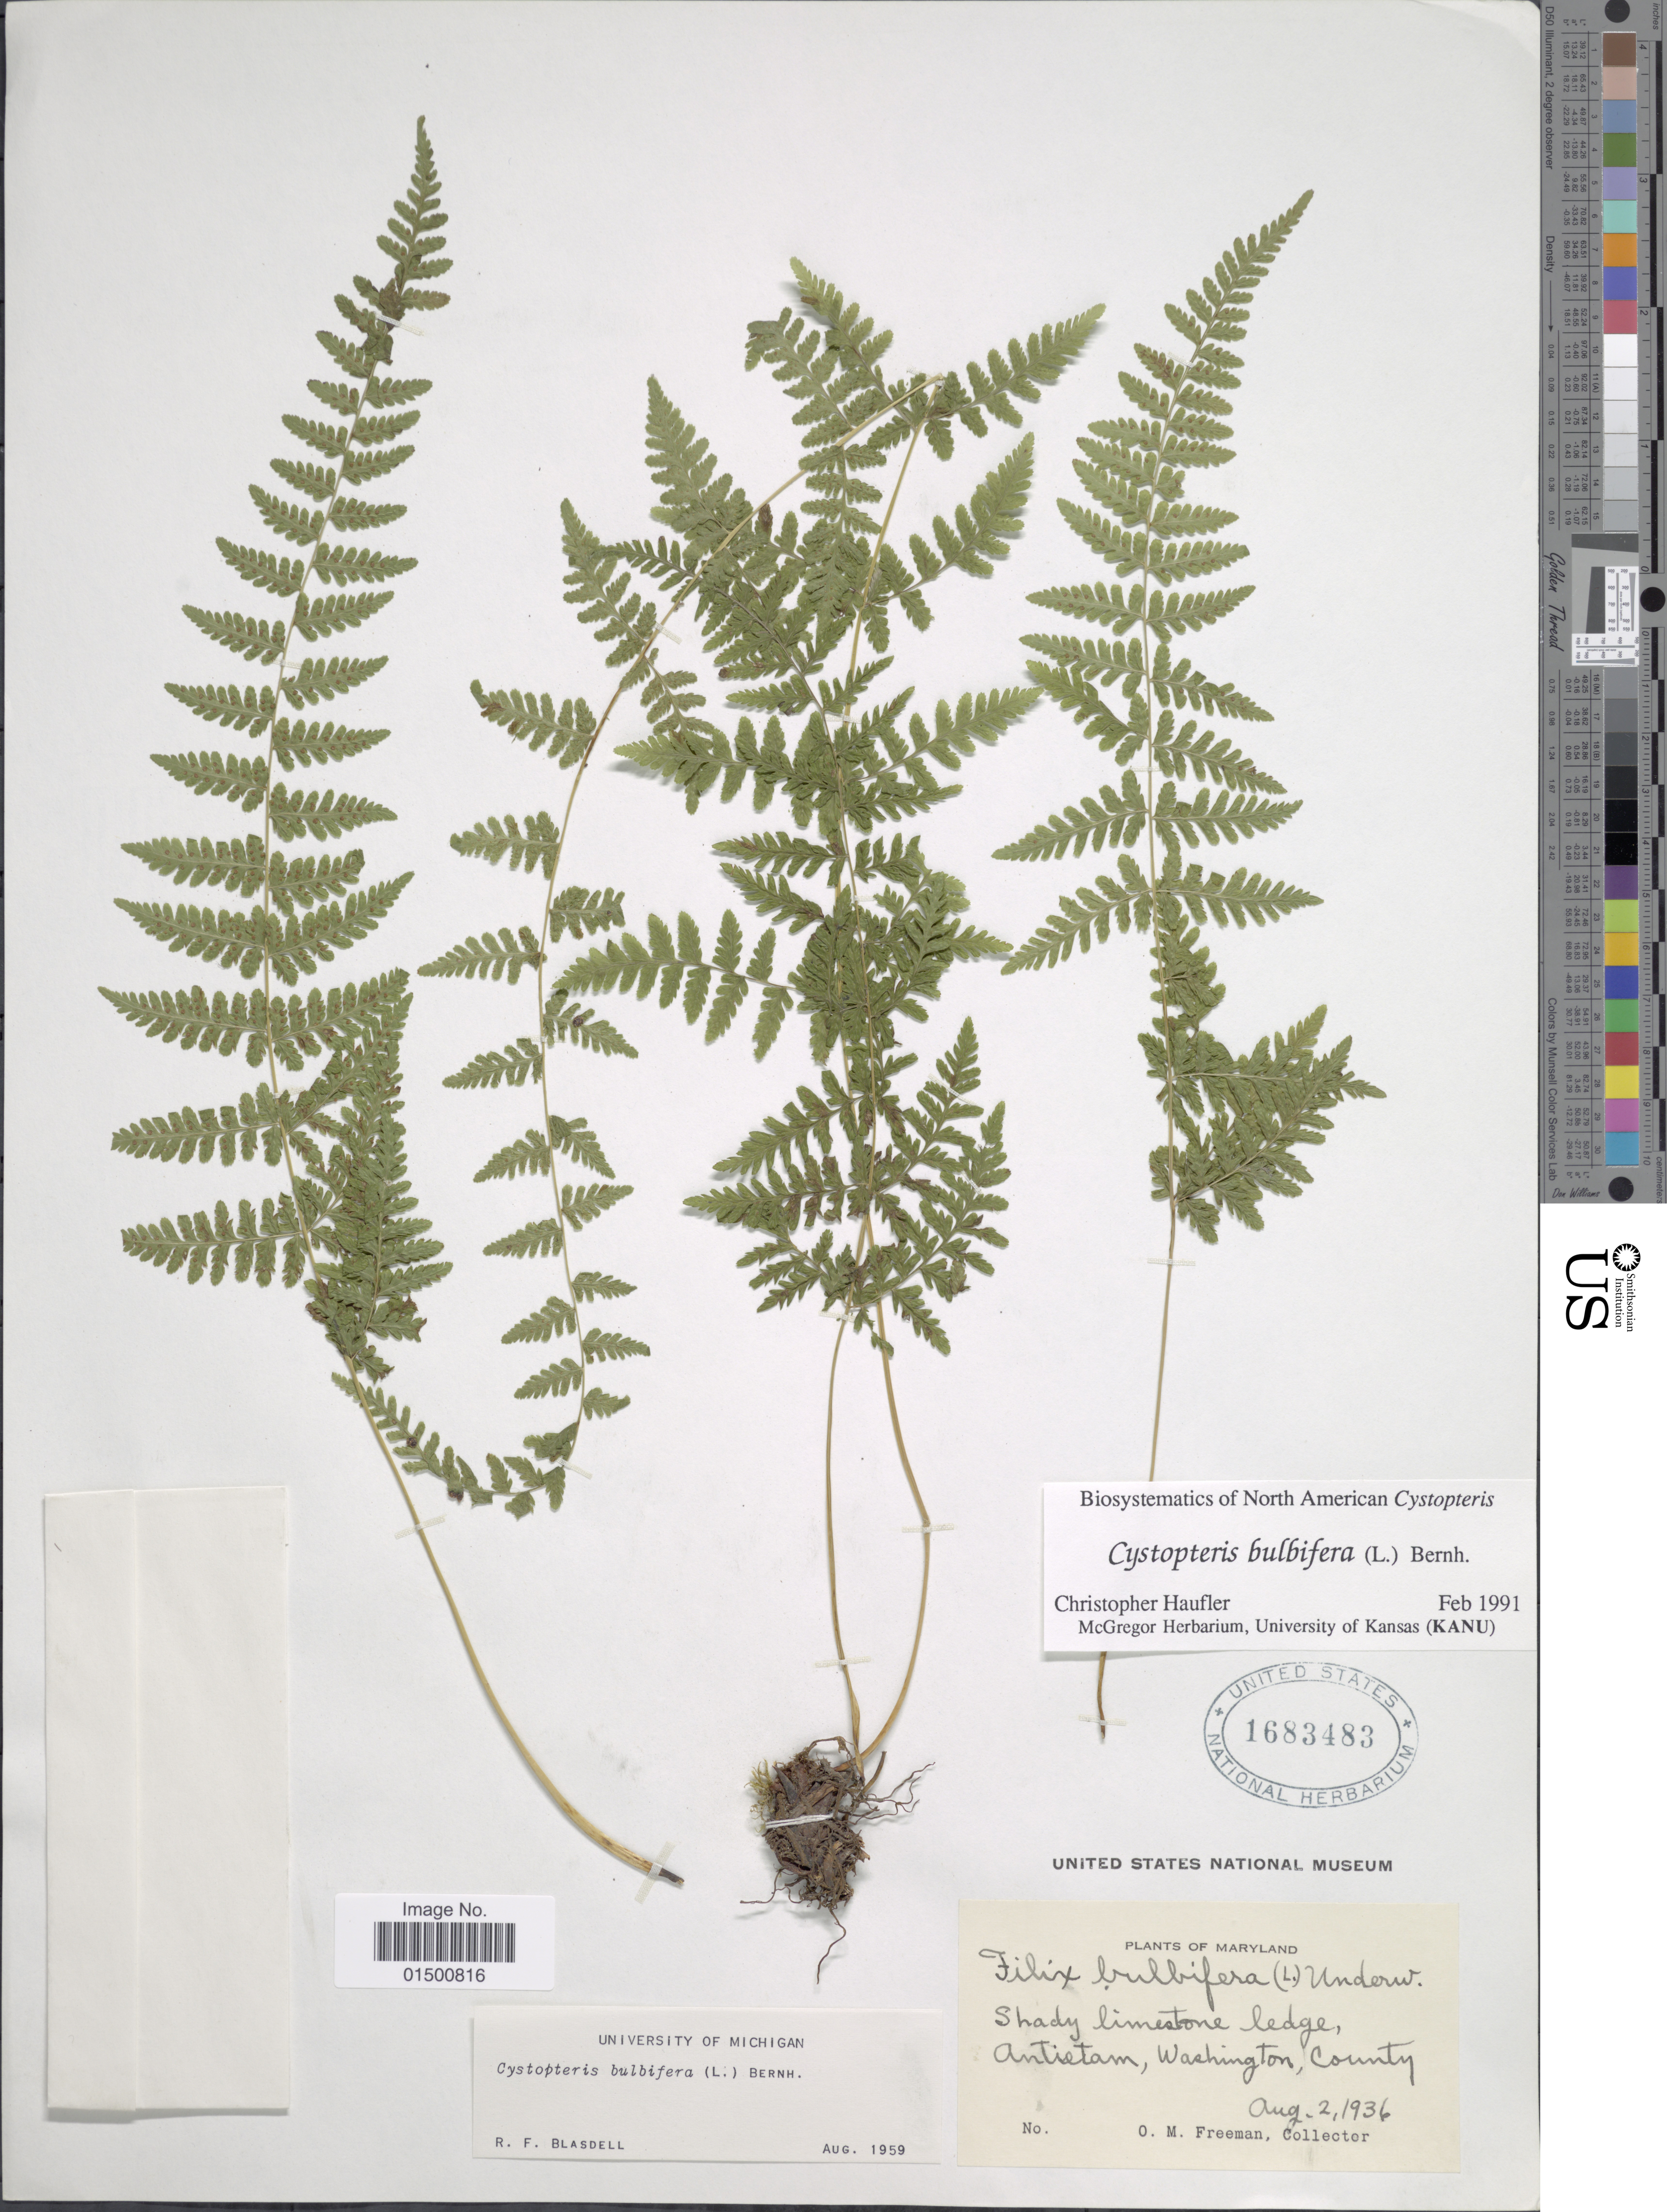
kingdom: Plantae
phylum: Tracheophyta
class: Polypodiopsida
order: Polypodiales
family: Cystopteridaceae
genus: Cystopteris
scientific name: Cystopteris bulbifera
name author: (L.) Bernh.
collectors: O. Freeman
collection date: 1936-08-02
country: United States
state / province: Washington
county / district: Washington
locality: Antietam, Washington, County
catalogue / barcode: US 1683483